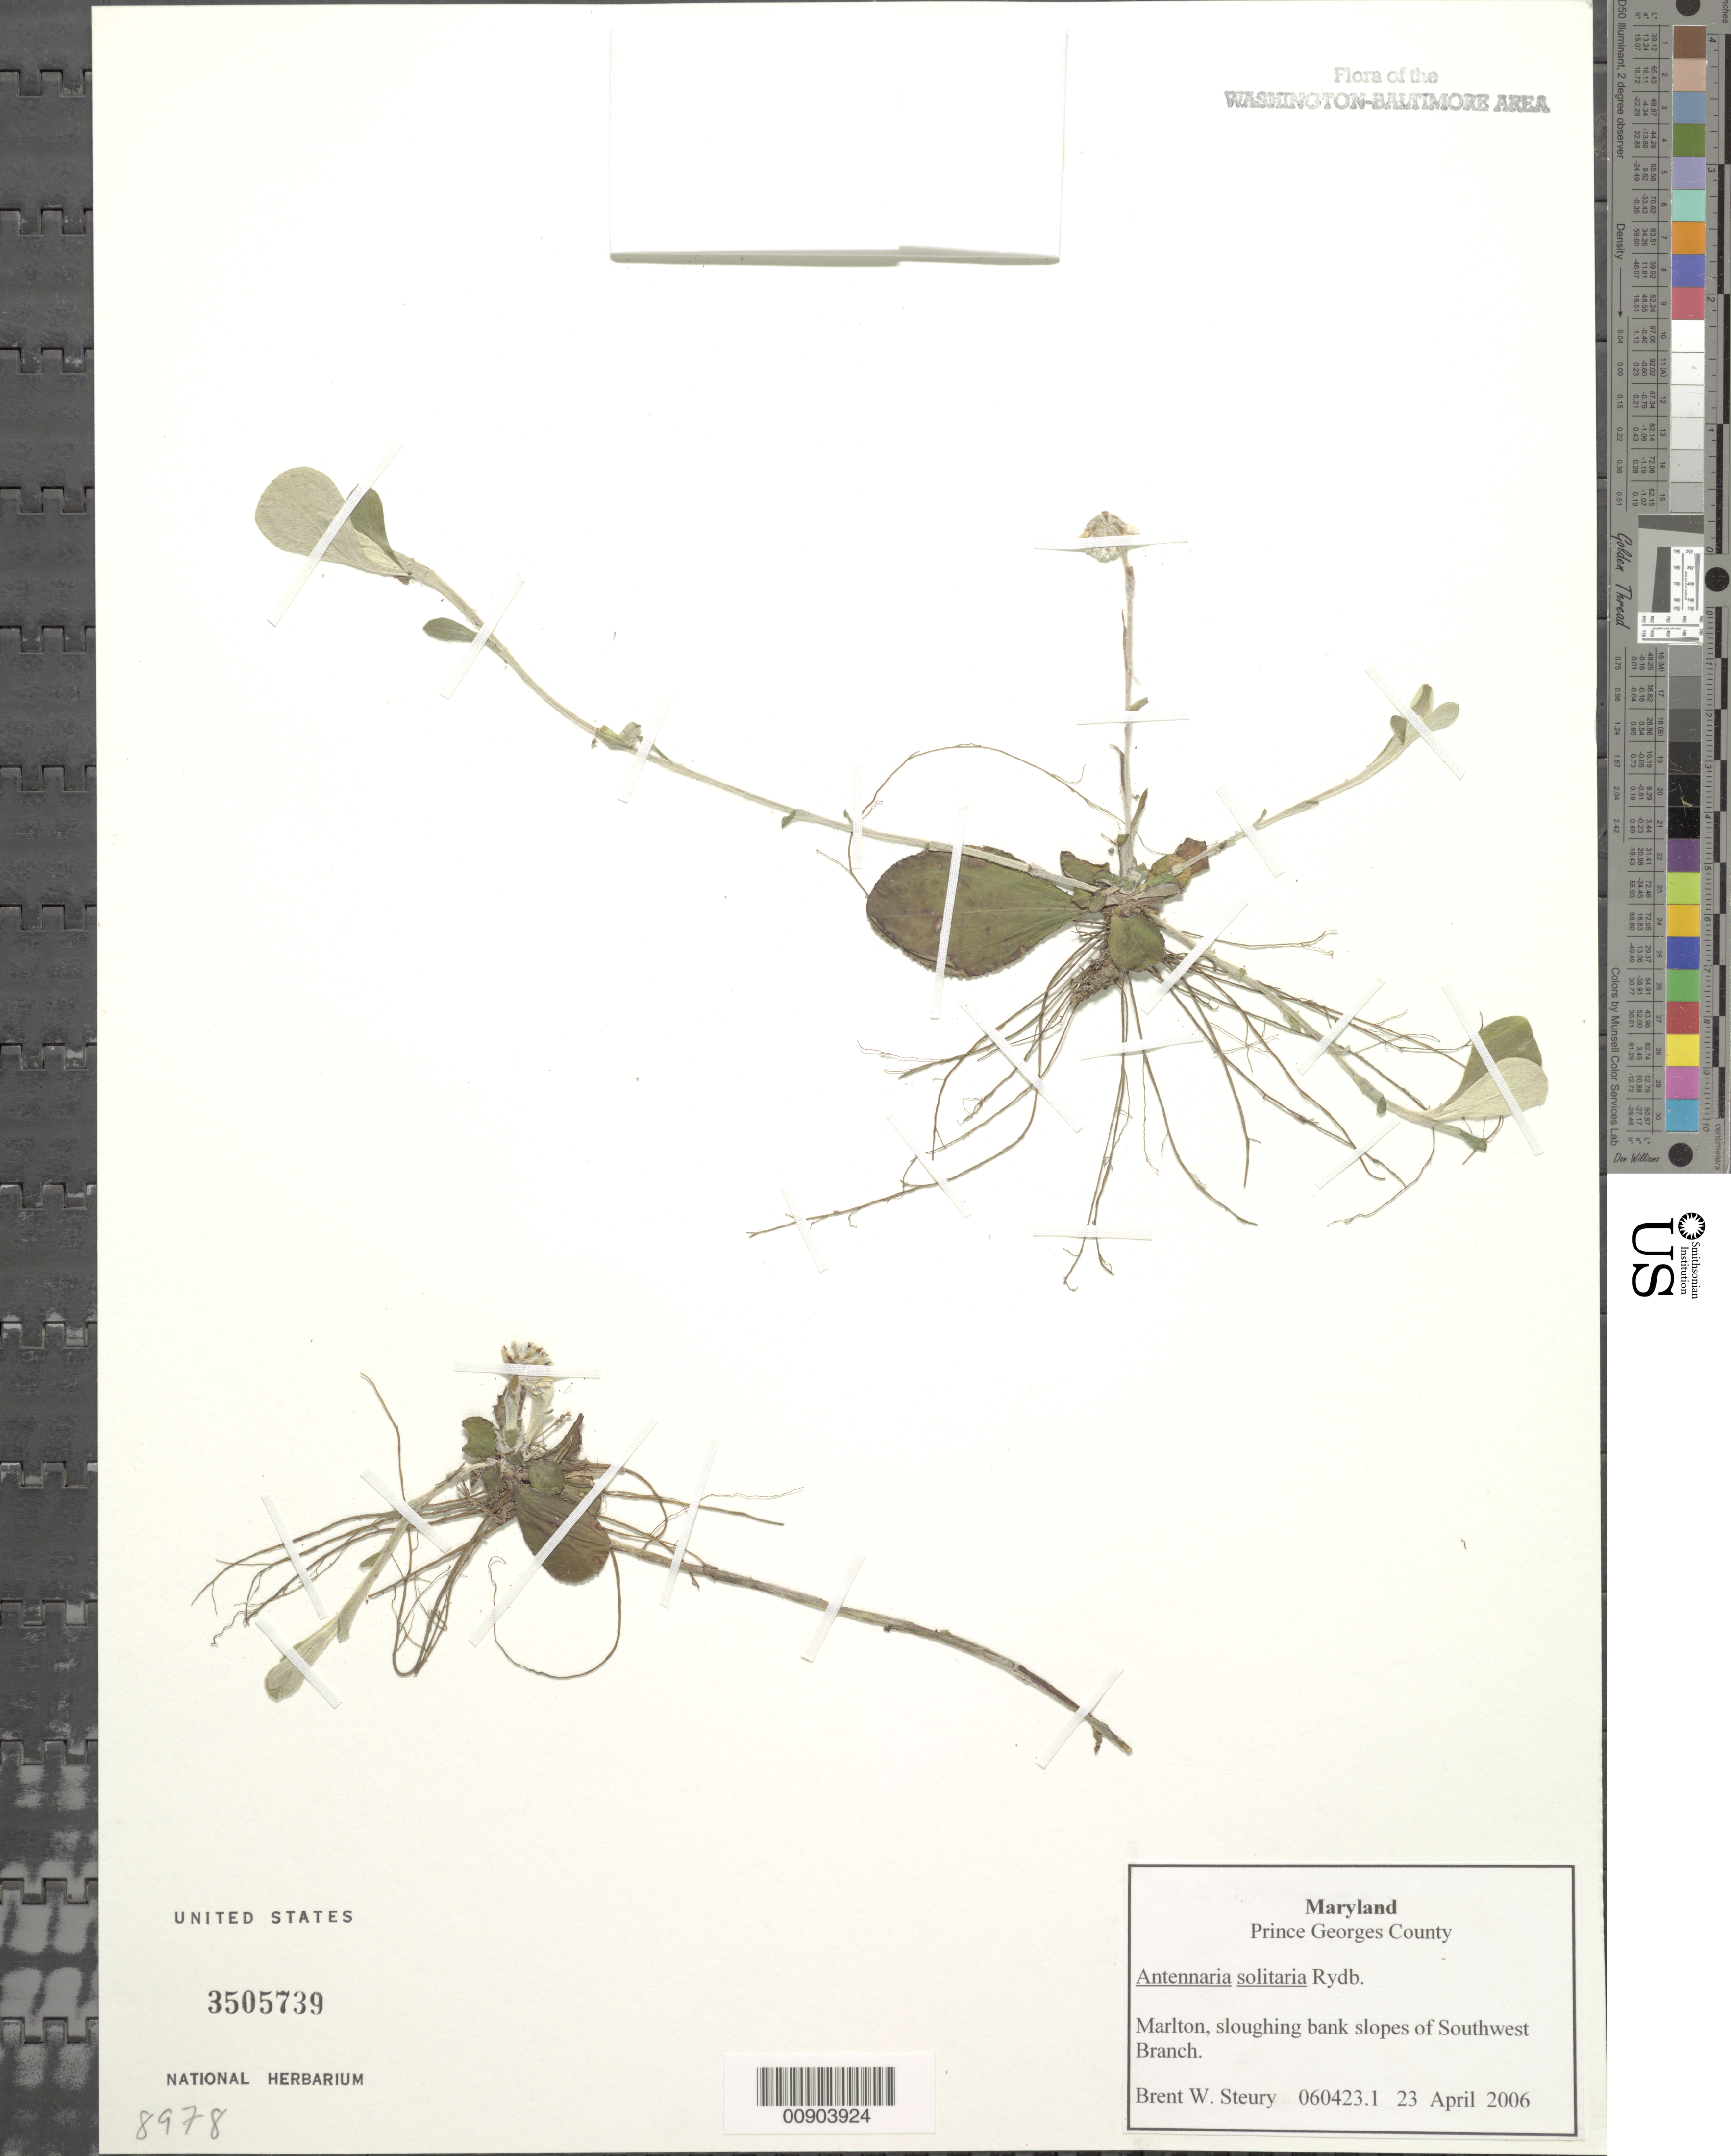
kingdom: Plantae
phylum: Tracheophyta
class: Magnoliopsida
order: Asterales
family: Asteraceae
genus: Antennaria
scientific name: Antennaria solitaria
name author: Rydb.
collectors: B. Steury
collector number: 060423.1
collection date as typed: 23 April 2006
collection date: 2006-04-23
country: United States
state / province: Maryland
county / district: Prince George's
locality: Marlton, Southwest Branch.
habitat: Sloughing bank slopes.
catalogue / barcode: US 3505739